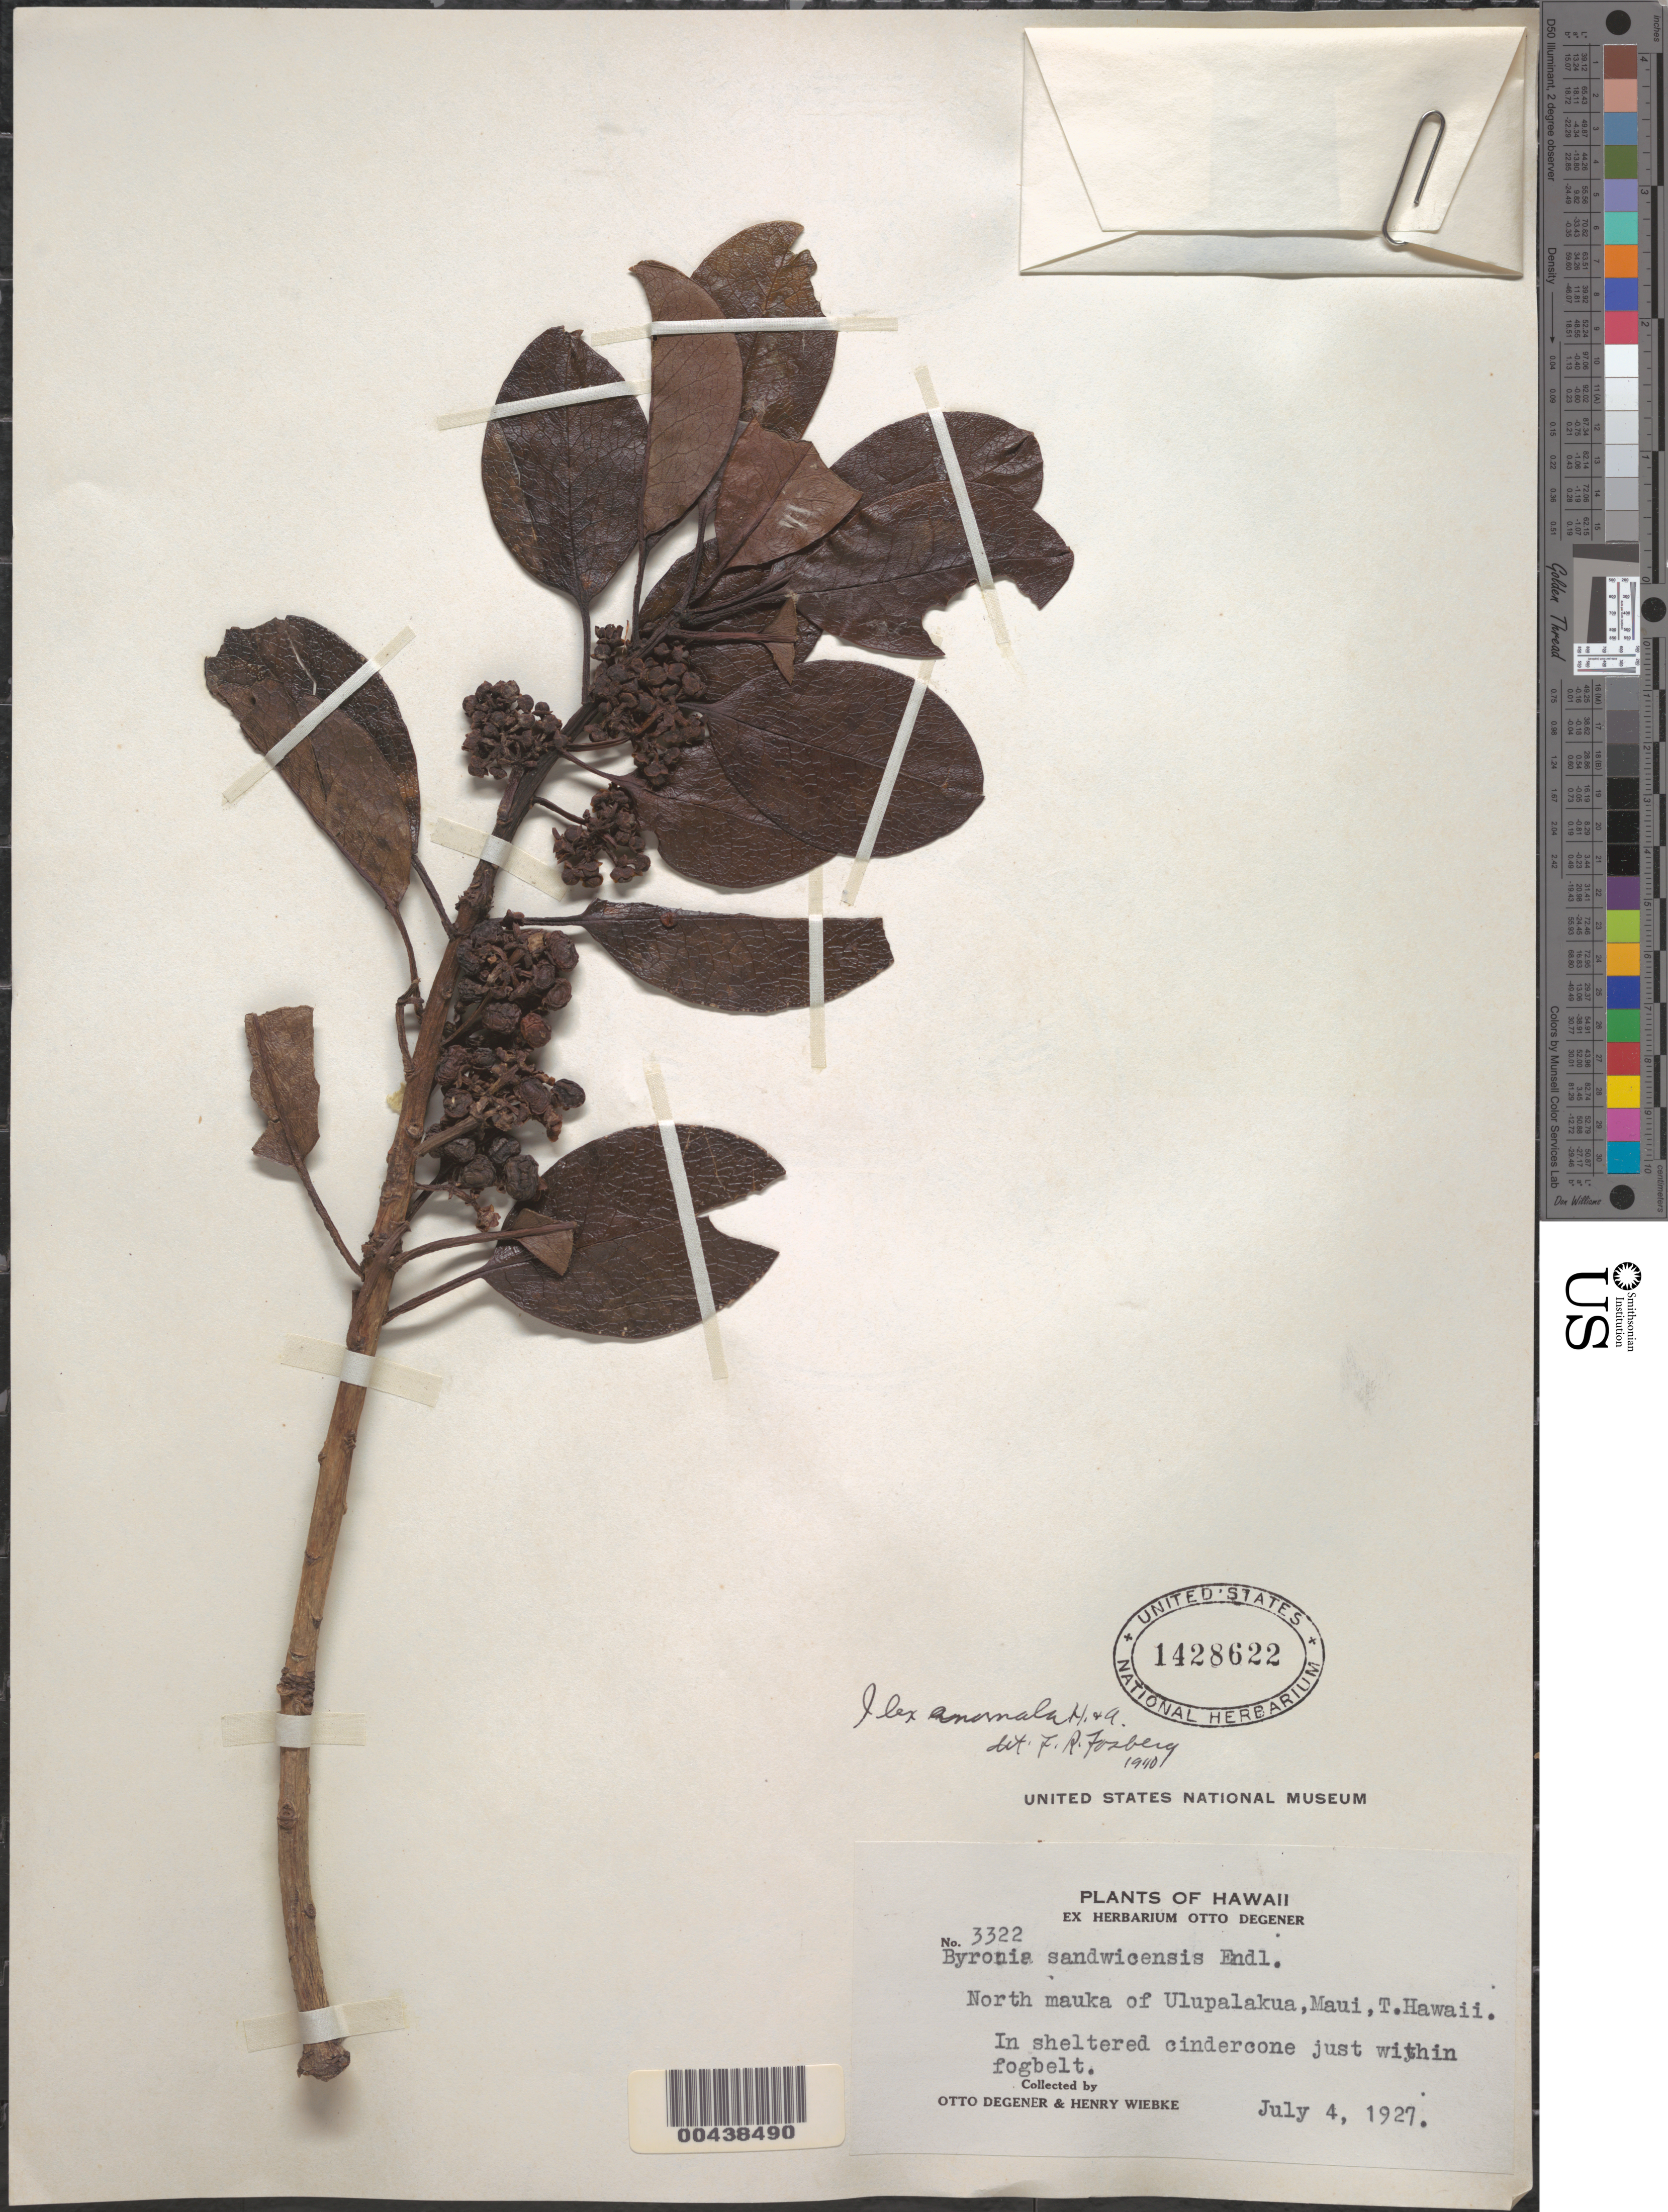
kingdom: Plantae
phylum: Tracheophyta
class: Magnoliopsida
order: Aquifoliales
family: Aquifoliaceae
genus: Ilex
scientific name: Ilex anomala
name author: Hook. & Arn.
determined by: Fosberg, F. R.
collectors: O. Degener & H. Wiebke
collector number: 3322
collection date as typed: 4 Jul 1927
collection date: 1927-07-04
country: United States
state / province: Hawaii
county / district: Maui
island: Maui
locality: N mauka of Ulupalakua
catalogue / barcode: US 1428622